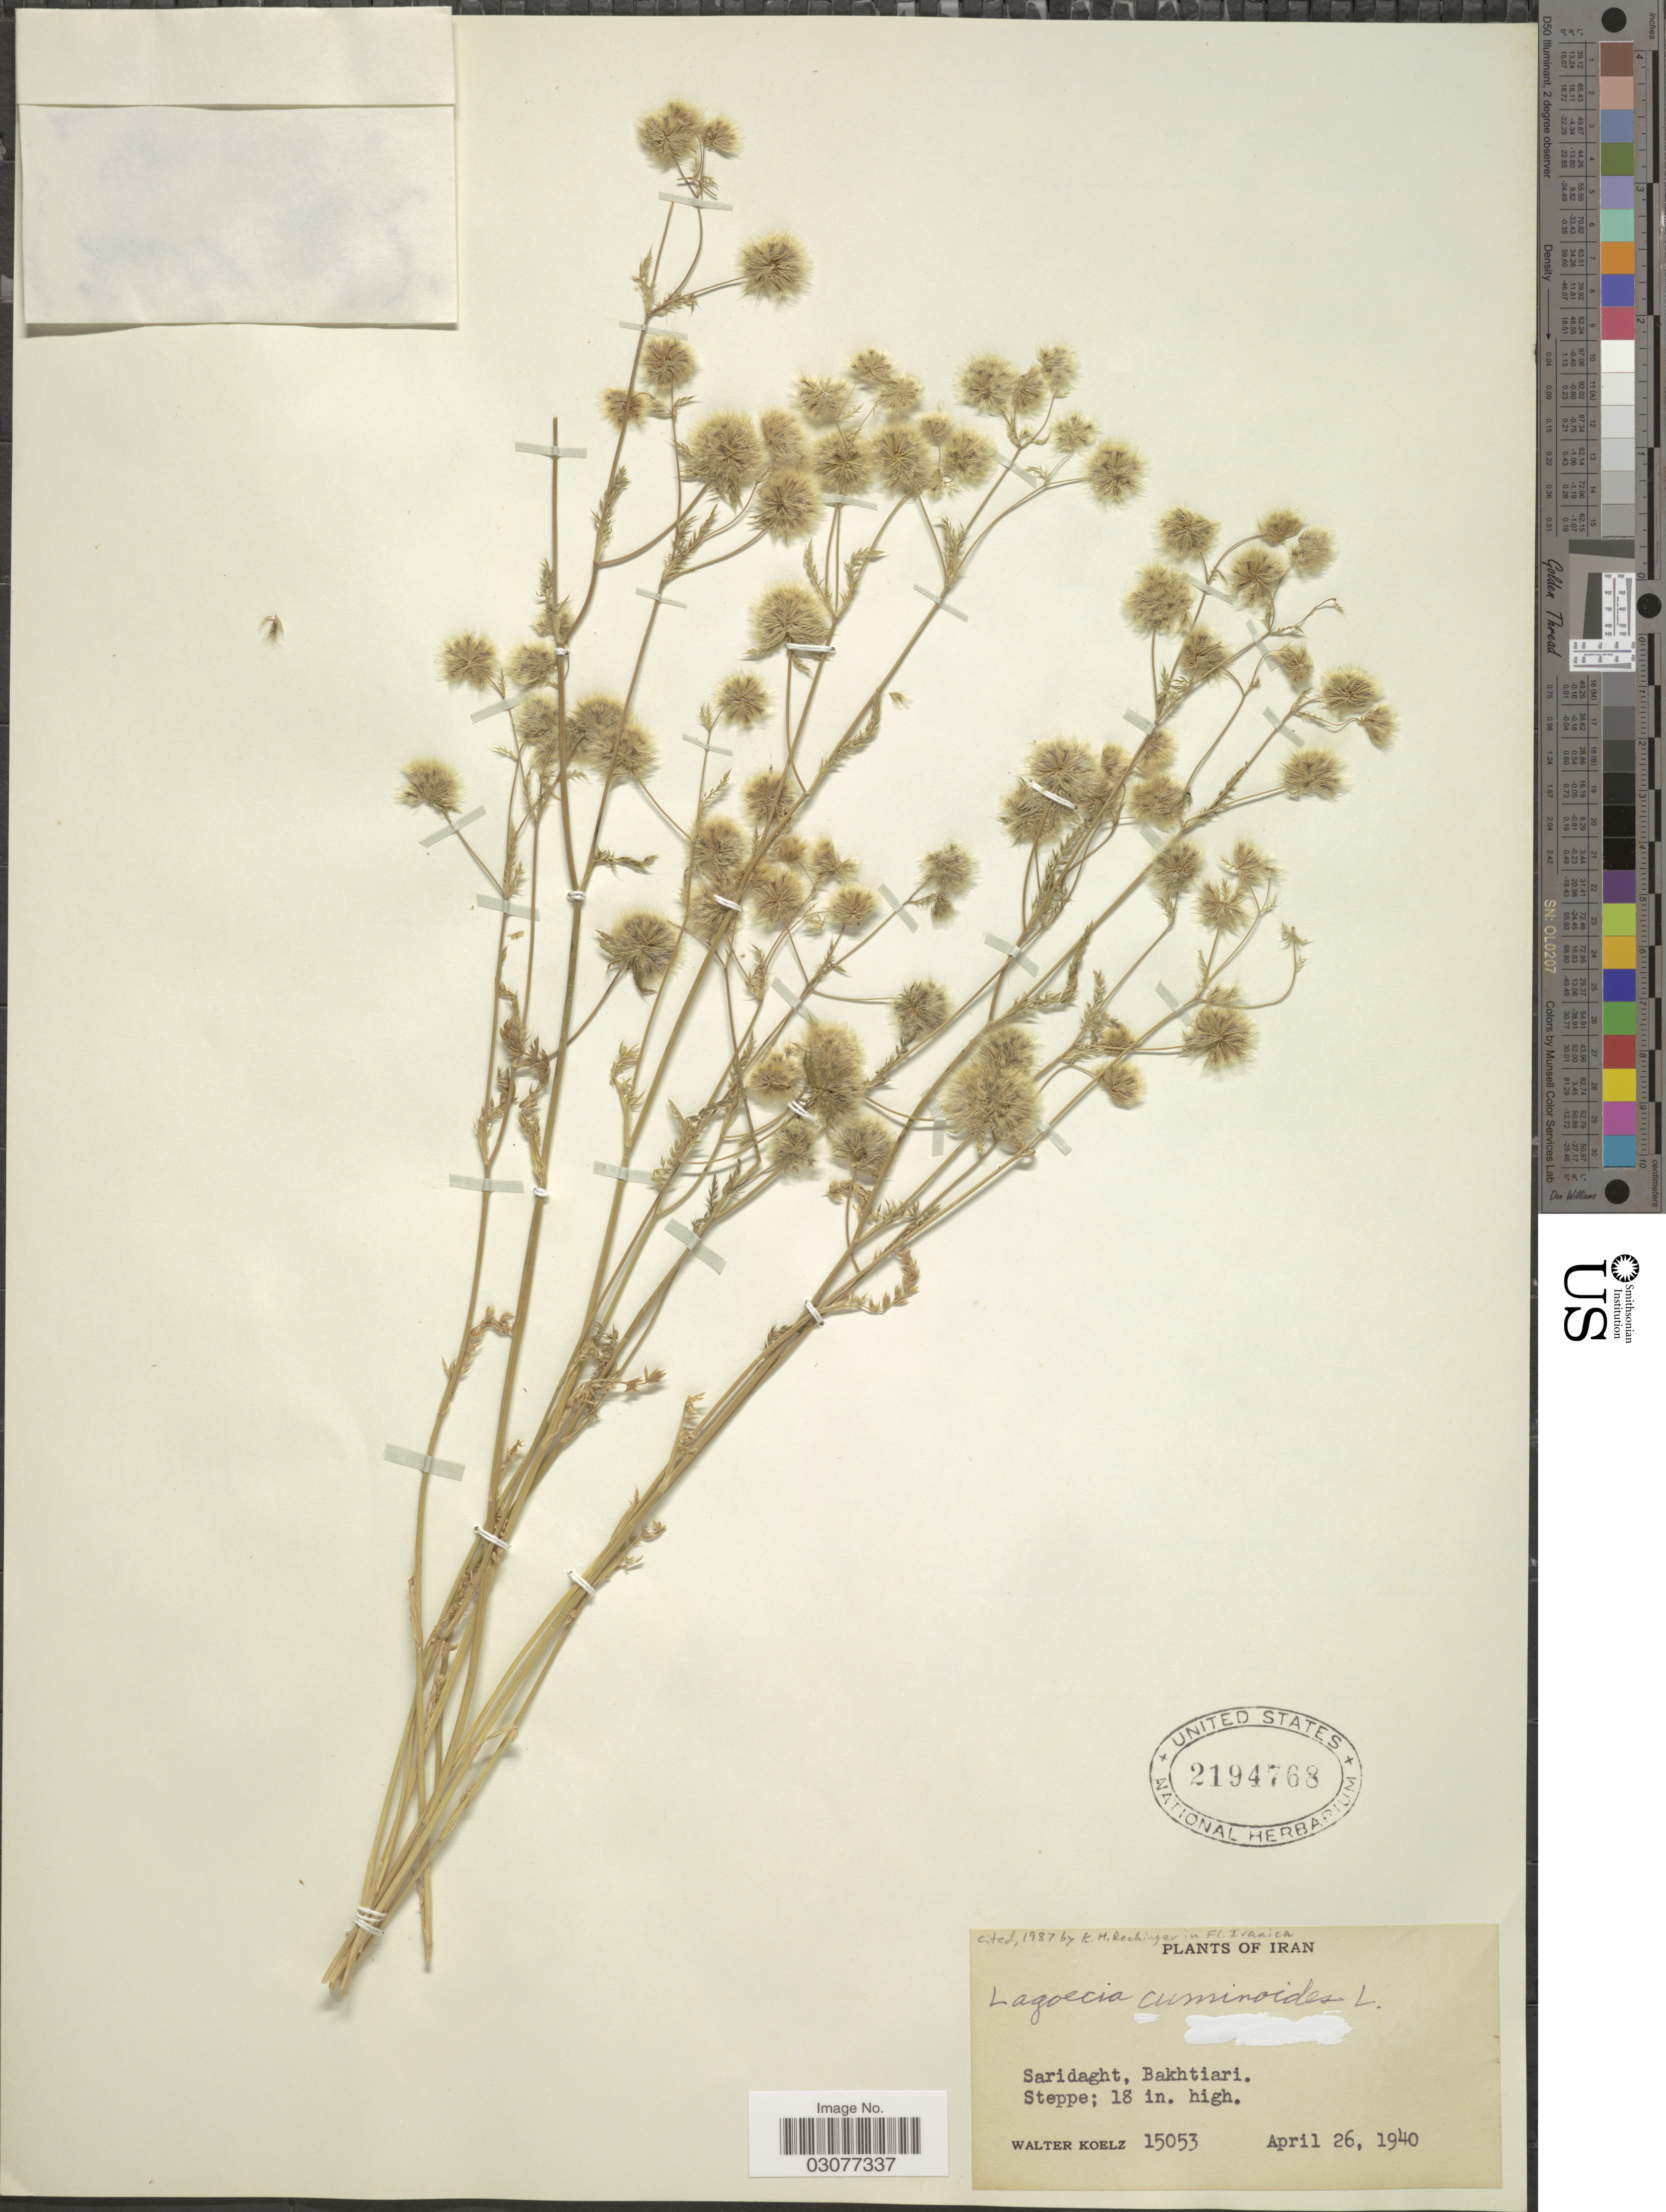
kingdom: Plantae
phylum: Tracheophyta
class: Magnoliopsida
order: Apiales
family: Apiaceae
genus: Lagoecia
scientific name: Lagoecia cuminoides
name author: L.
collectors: W. N. Koelz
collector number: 15053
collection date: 1940-04-26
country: Iran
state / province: Chahar Mahaal and Bakhtiari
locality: Saridaght, Bakhtiari.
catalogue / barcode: US 2194768